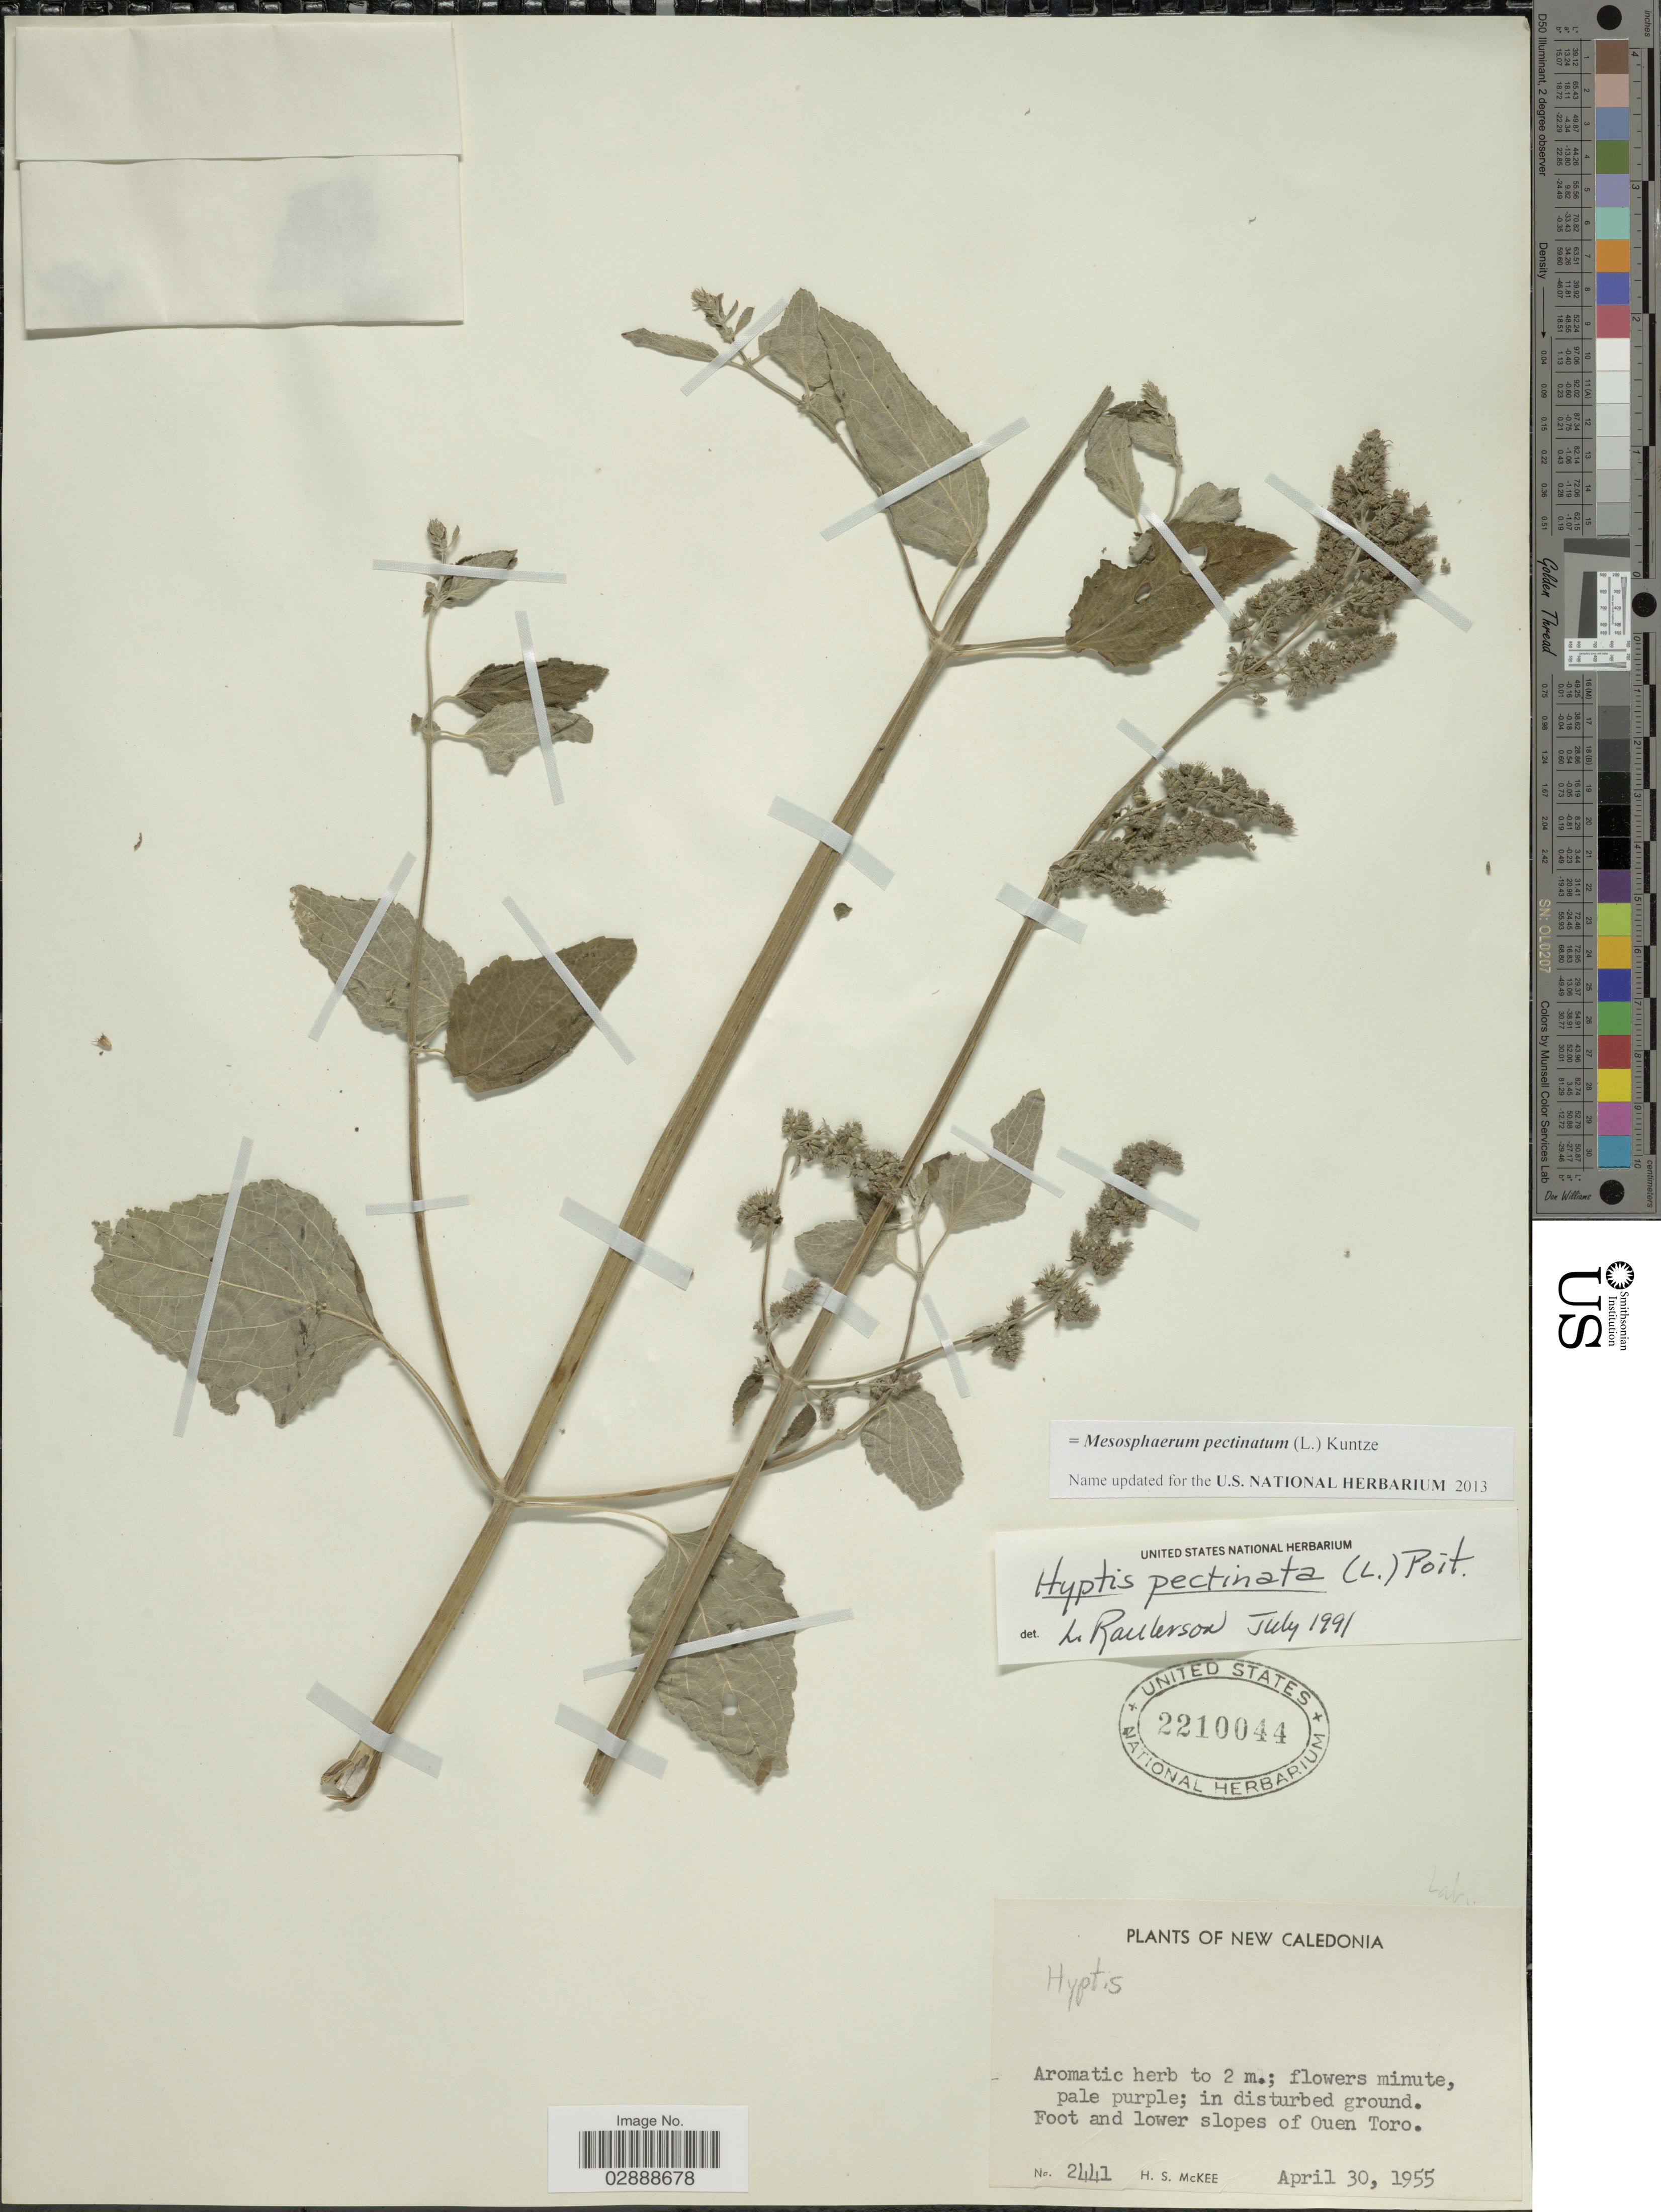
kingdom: Plantae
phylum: Tracheophyta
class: Magnoliopsida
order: Lamiales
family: Lamiaceae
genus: Mesosphaerum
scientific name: Mesosphaerum pectinatum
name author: (L.) Kuntze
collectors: H. S. McKee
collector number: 2441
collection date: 1955-04-30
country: New Caledonia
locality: Foot and lower slopes of Ouen Toro.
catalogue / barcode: US 2210044